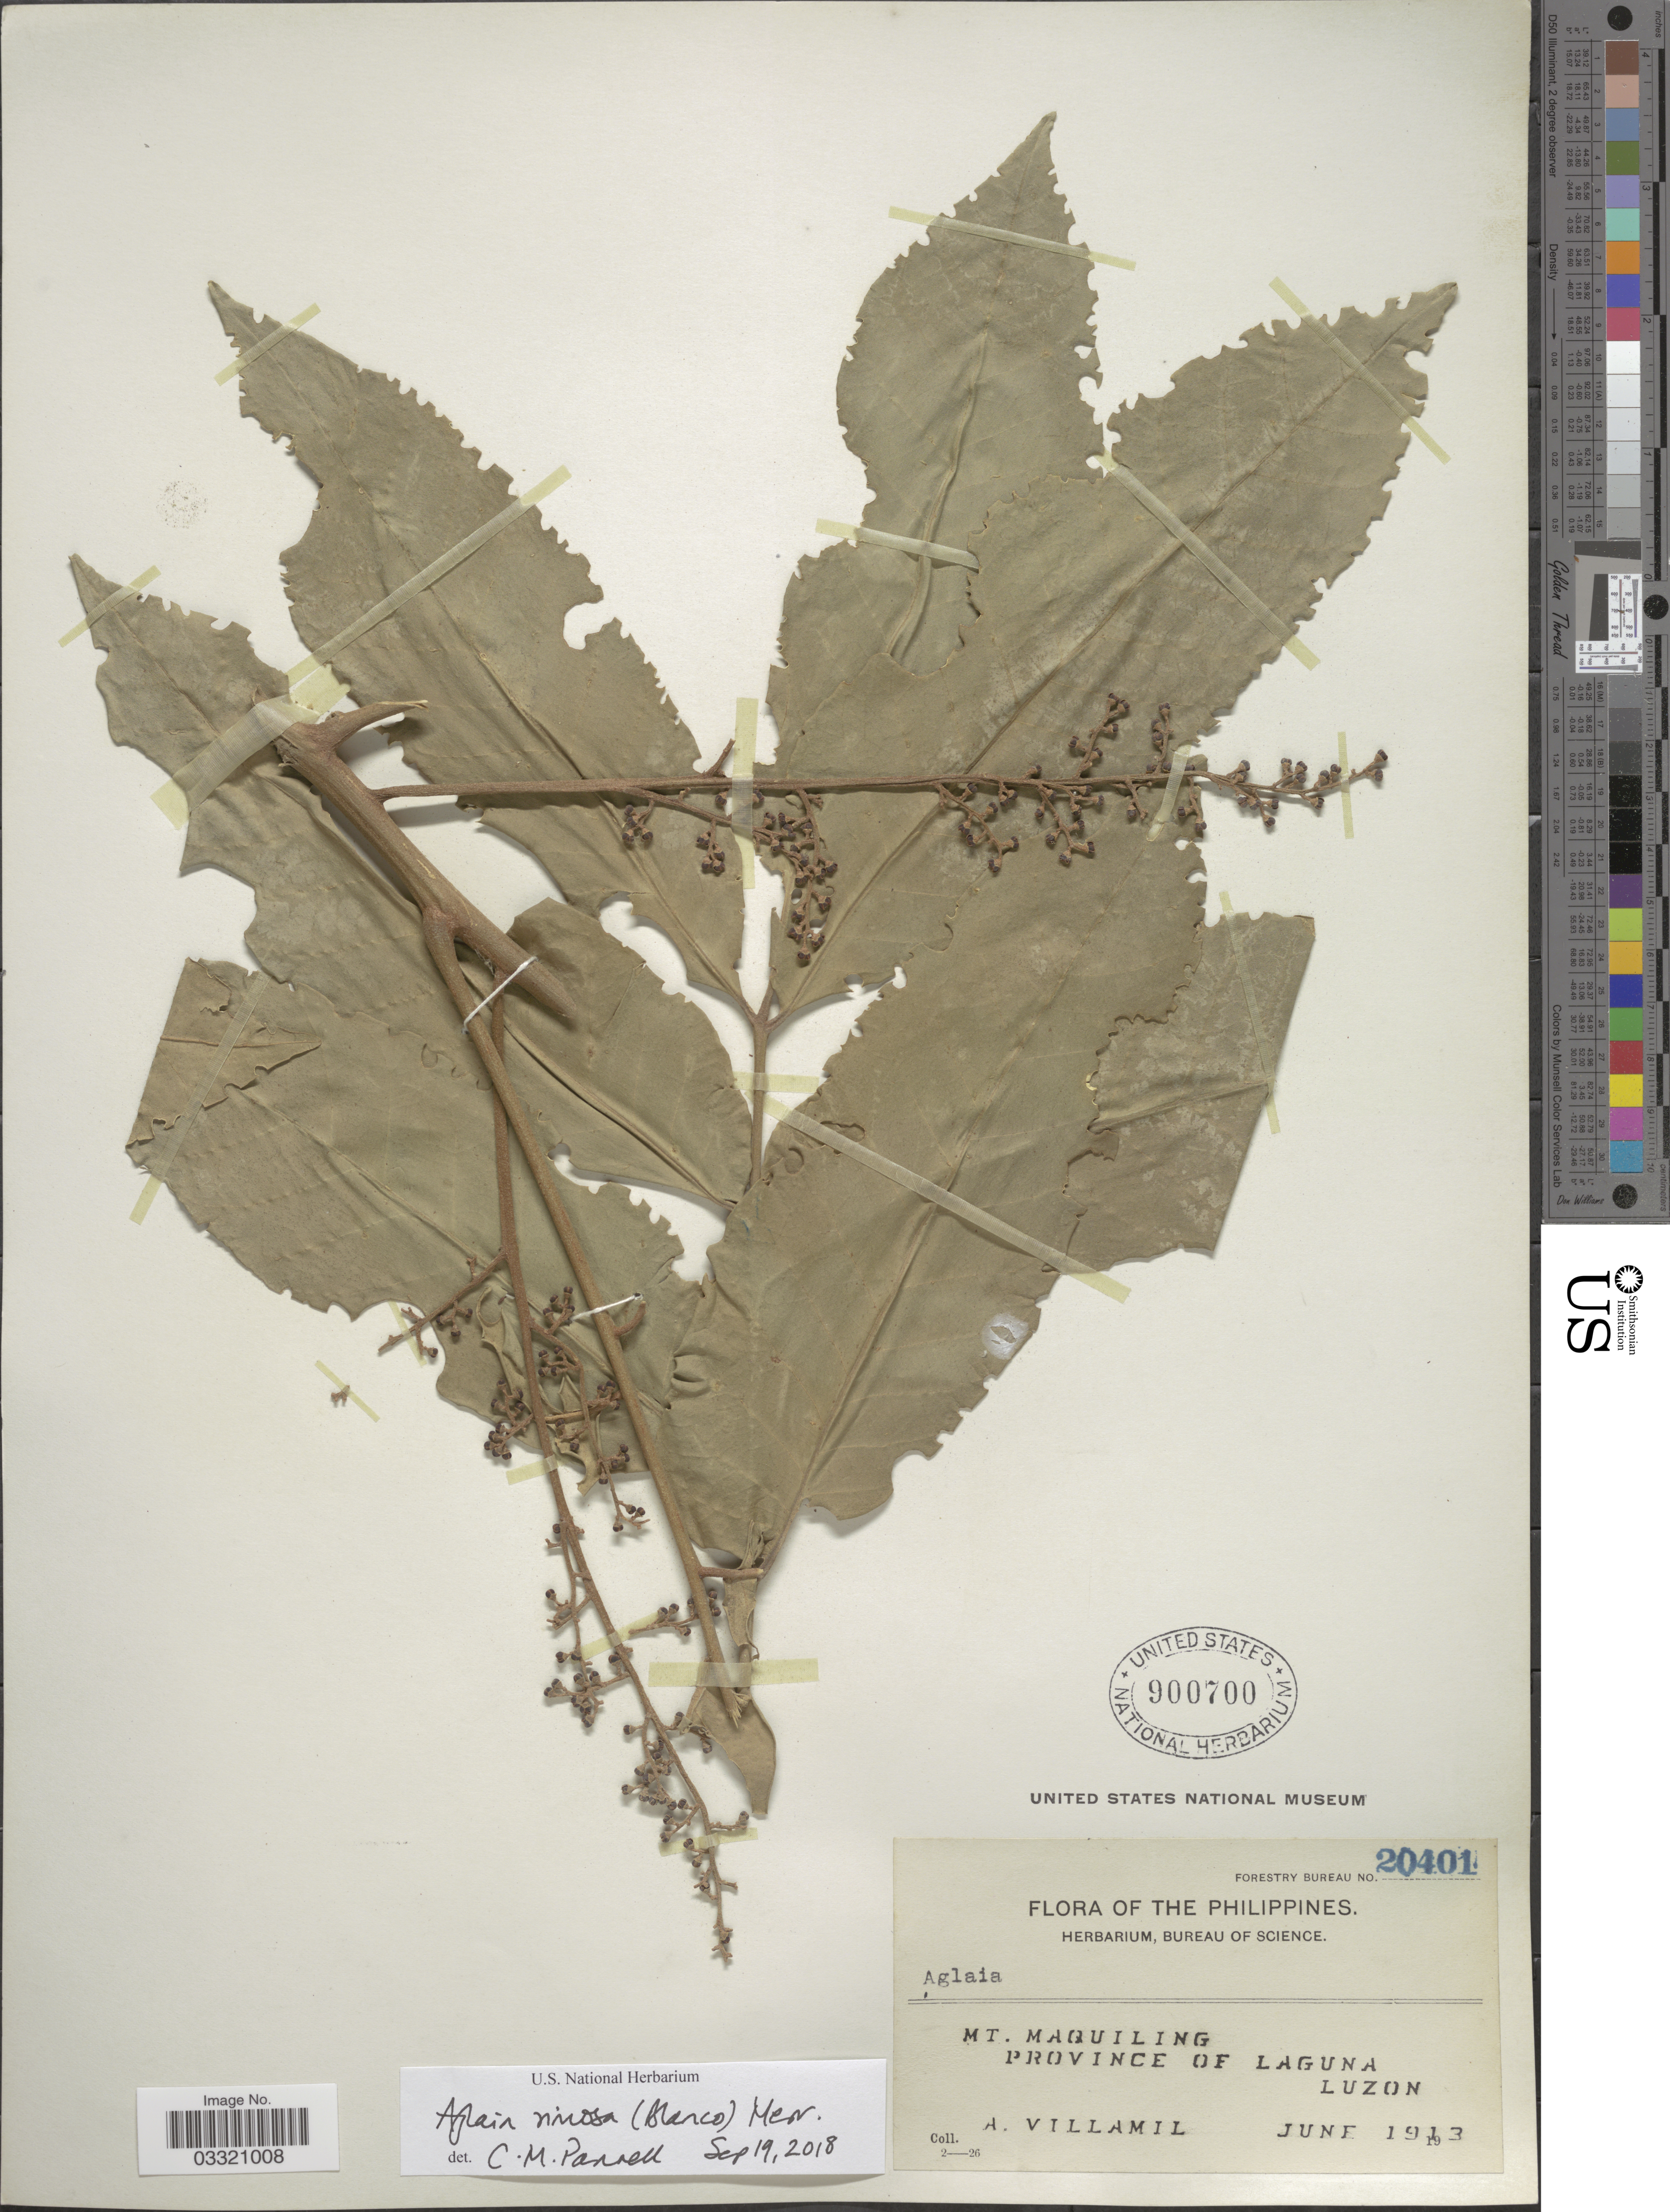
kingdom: Plantae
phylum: Tracheophyta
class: Magnoliopsida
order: Sapindales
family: Meliaceae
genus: Aglaia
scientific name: Aglaia rimosa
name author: (Blanco) Merr.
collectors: A. Villamil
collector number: Forestry Bureau 20401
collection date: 1913-06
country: Philippines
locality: Mt. Maquiling. Province of Laguna. Luzon.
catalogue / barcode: US 900700